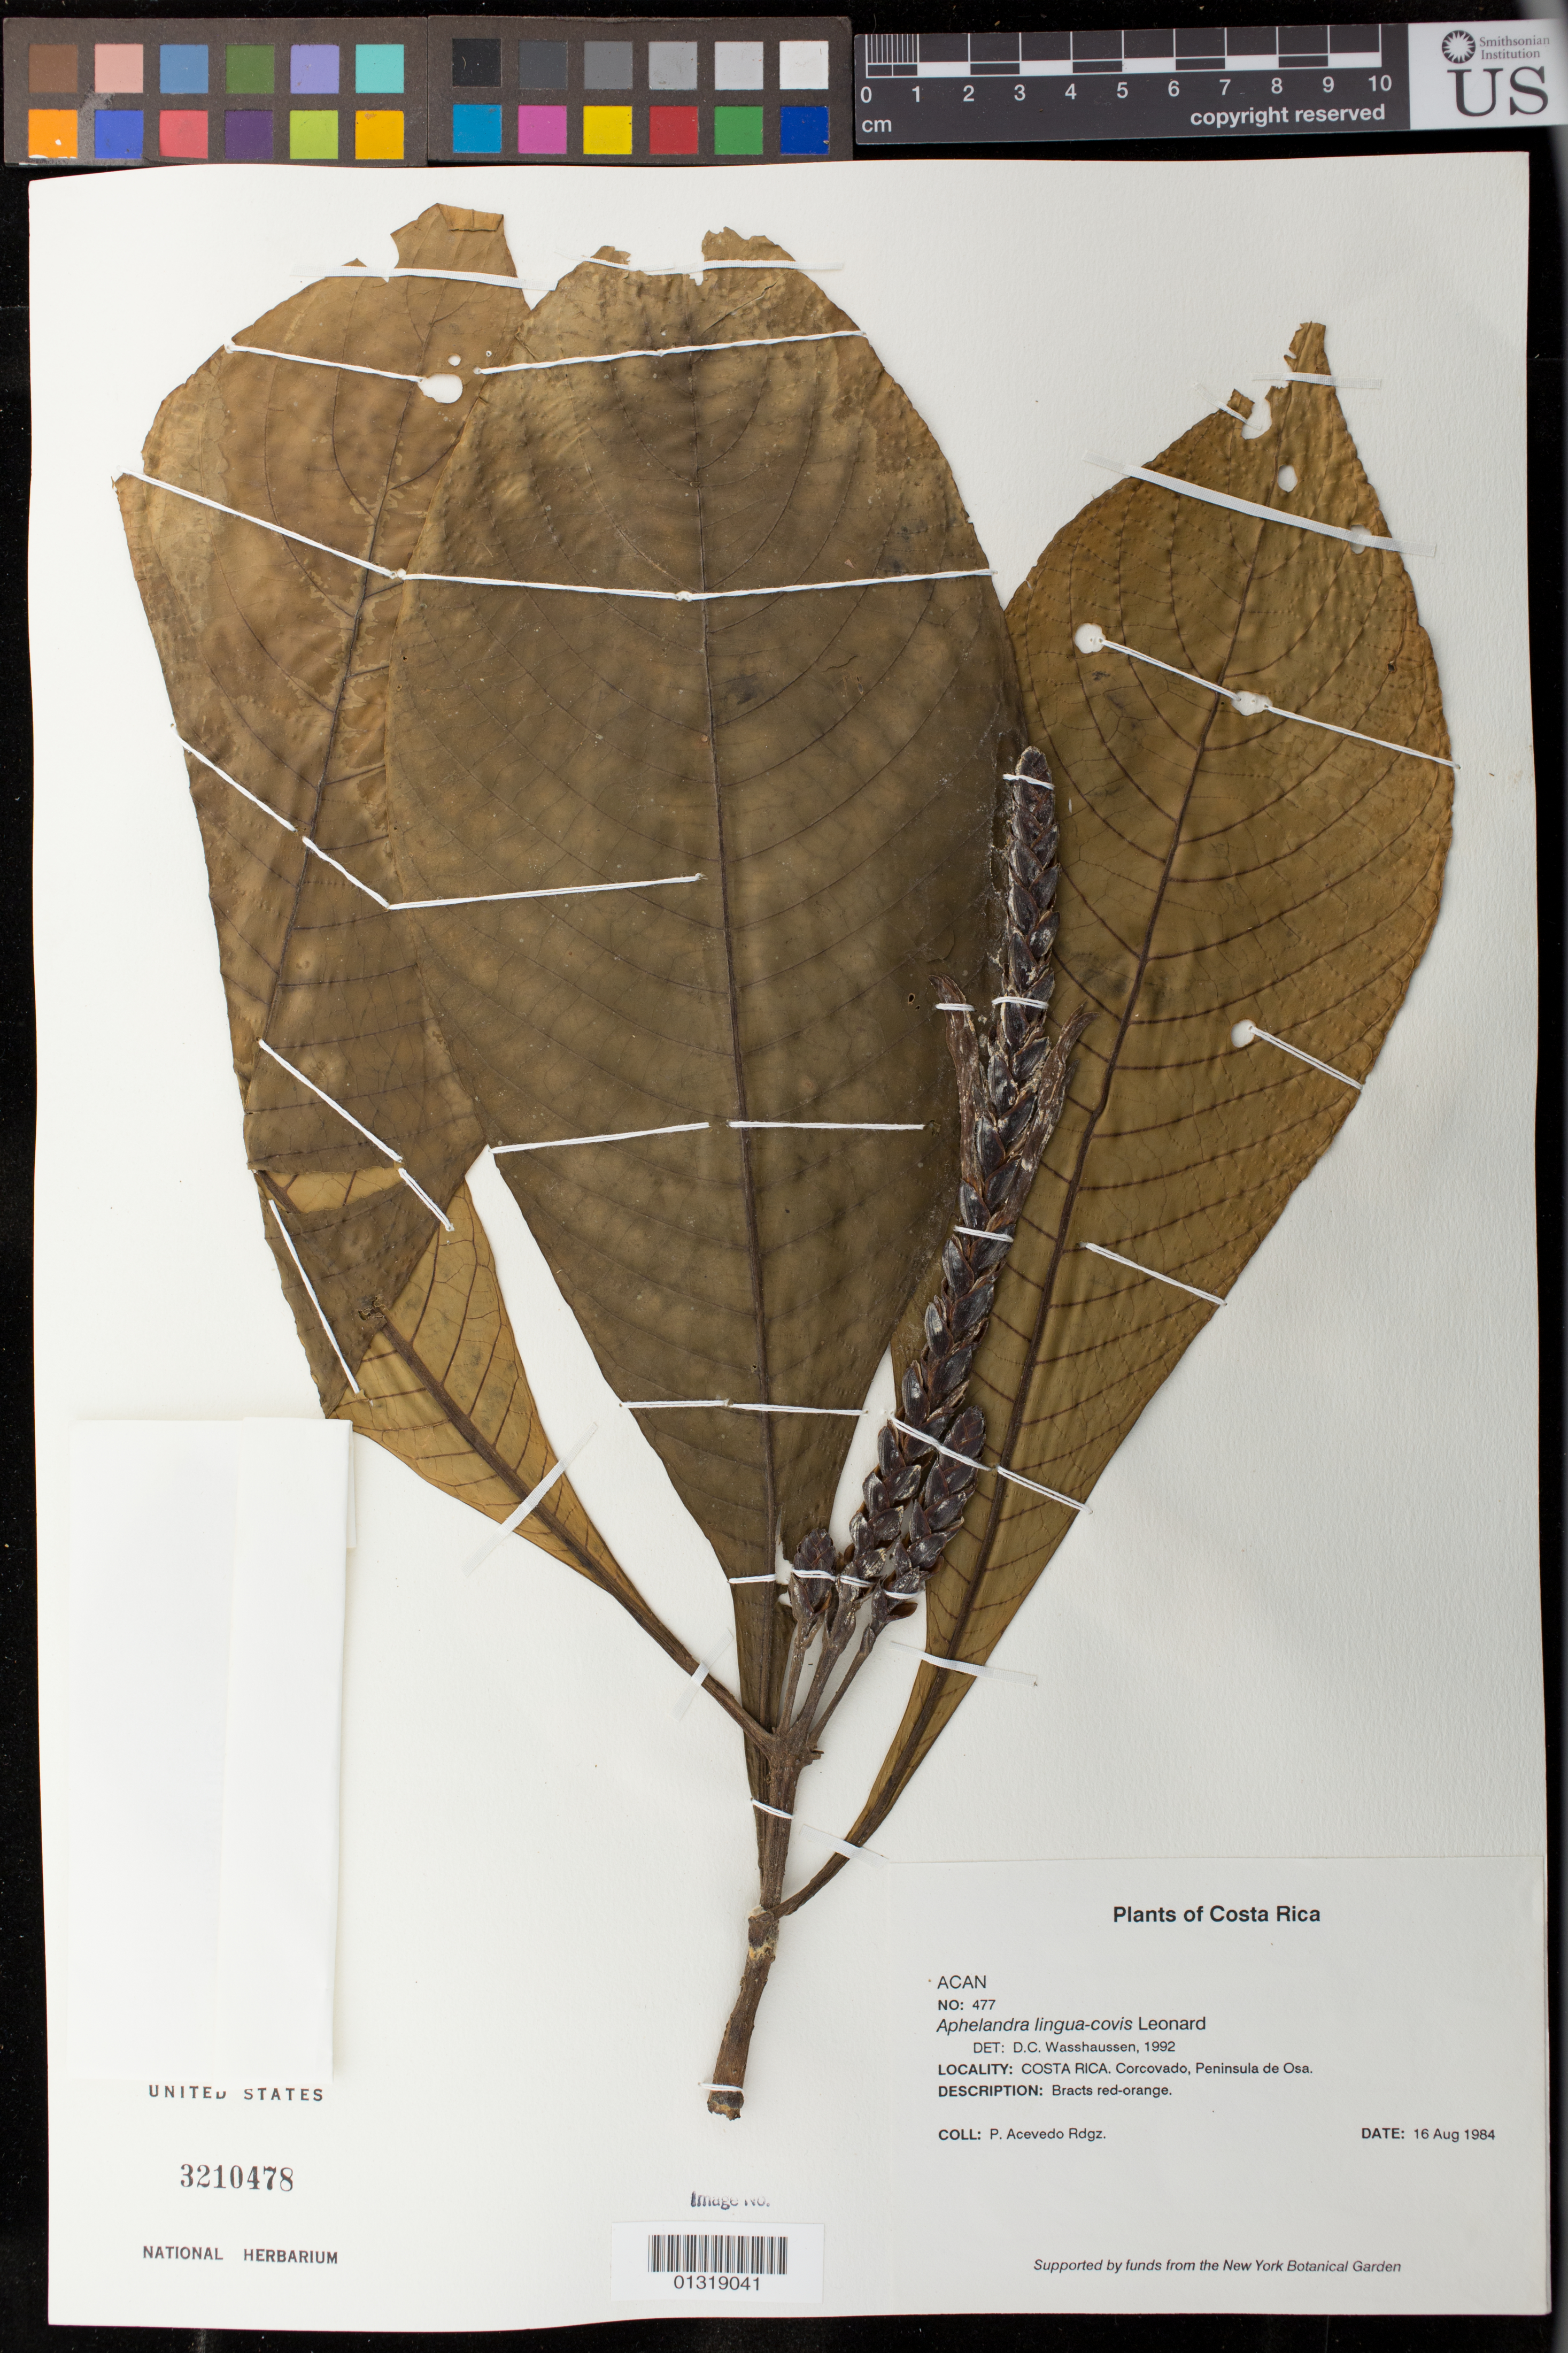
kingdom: Plantae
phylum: Tracheophyta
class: Magnoliopsida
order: Lamiales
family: Acanthaceae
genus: Aphelandra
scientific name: Aphelandra lingua-bovis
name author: Leonard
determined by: Wasshausen, Dieter C., (BOT), Smithsonian Institution - National Museum of Natural History (UNITED STATES)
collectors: P. Acevedo-Rodr.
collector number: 477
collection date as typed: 16 Aug 1984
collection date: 1984-08-16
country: Costa Rica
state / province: Puntarenas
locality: Corcovado, Penninsula de Osa.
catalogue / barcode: US 3210478